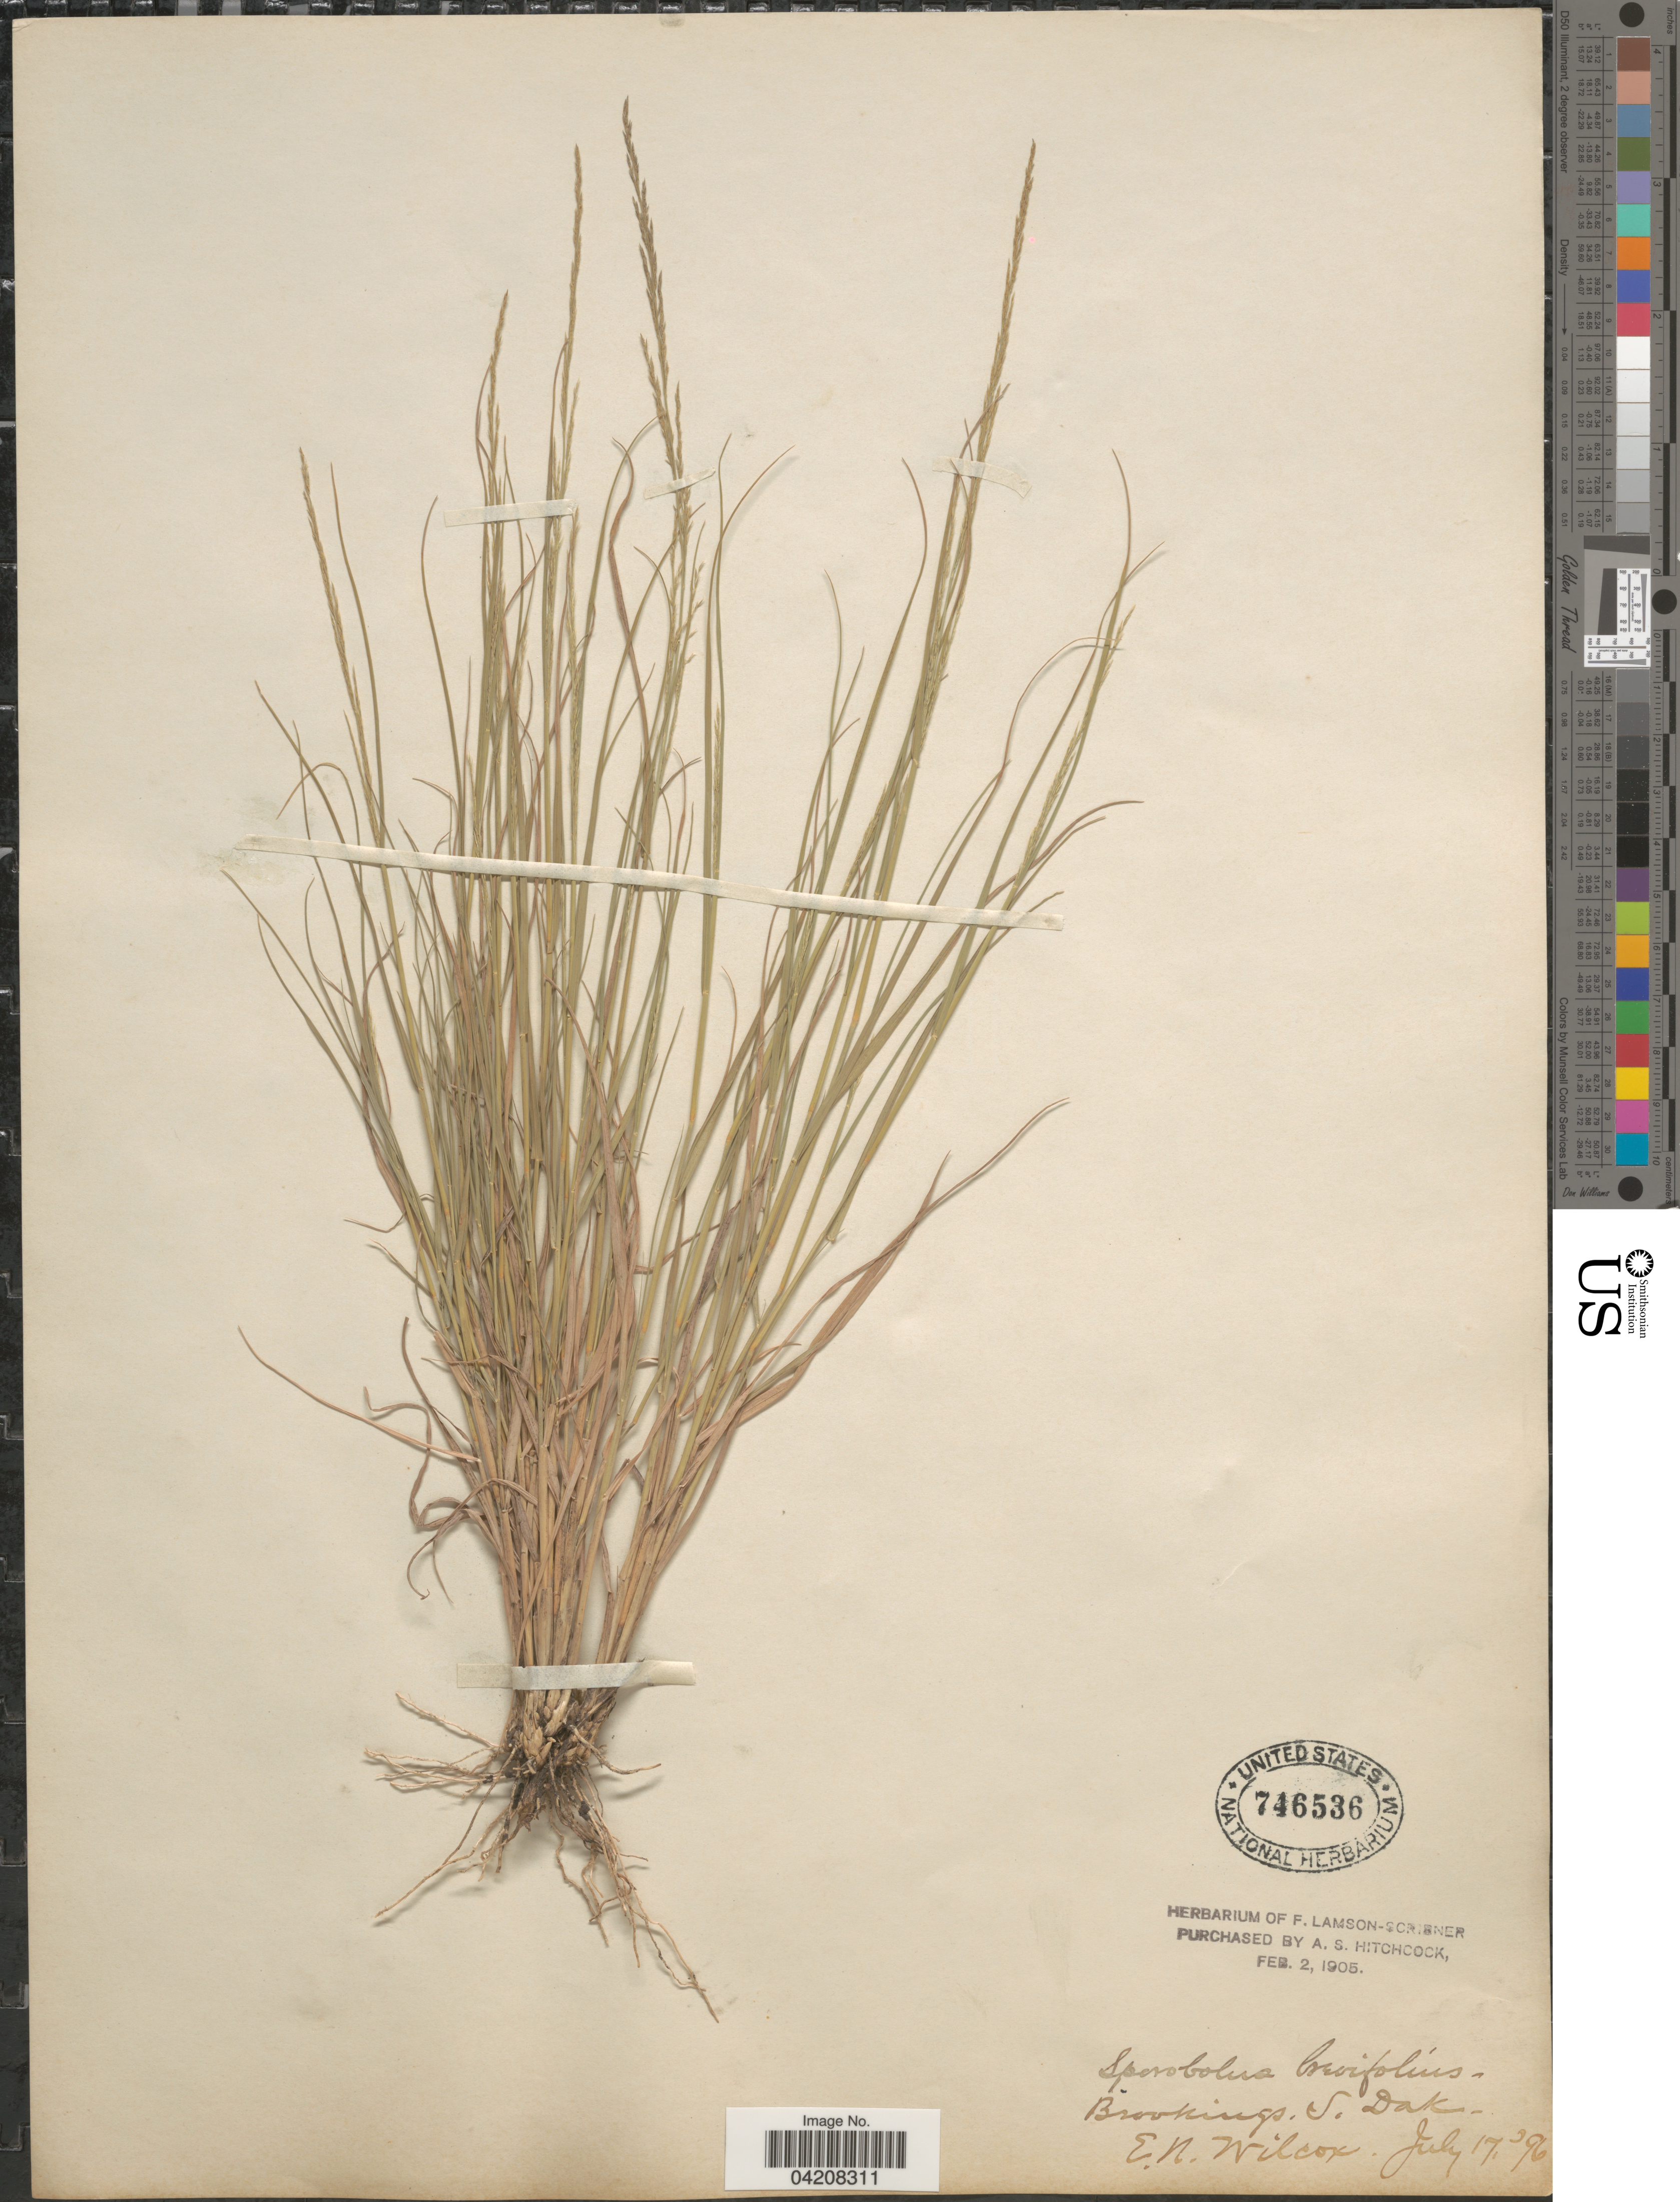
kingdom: Plantae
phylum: Tracheophyta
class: Liliopsida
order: Poales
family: Poaceae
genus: Muhlenbergia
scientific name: Muhlenbergia cuspidata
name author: (Torr. ex Hook.) Rydb.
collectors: E. Wilcox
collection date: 1896-07-17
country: United States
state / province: South Dakota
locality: Brookings.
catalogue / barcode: US 746536